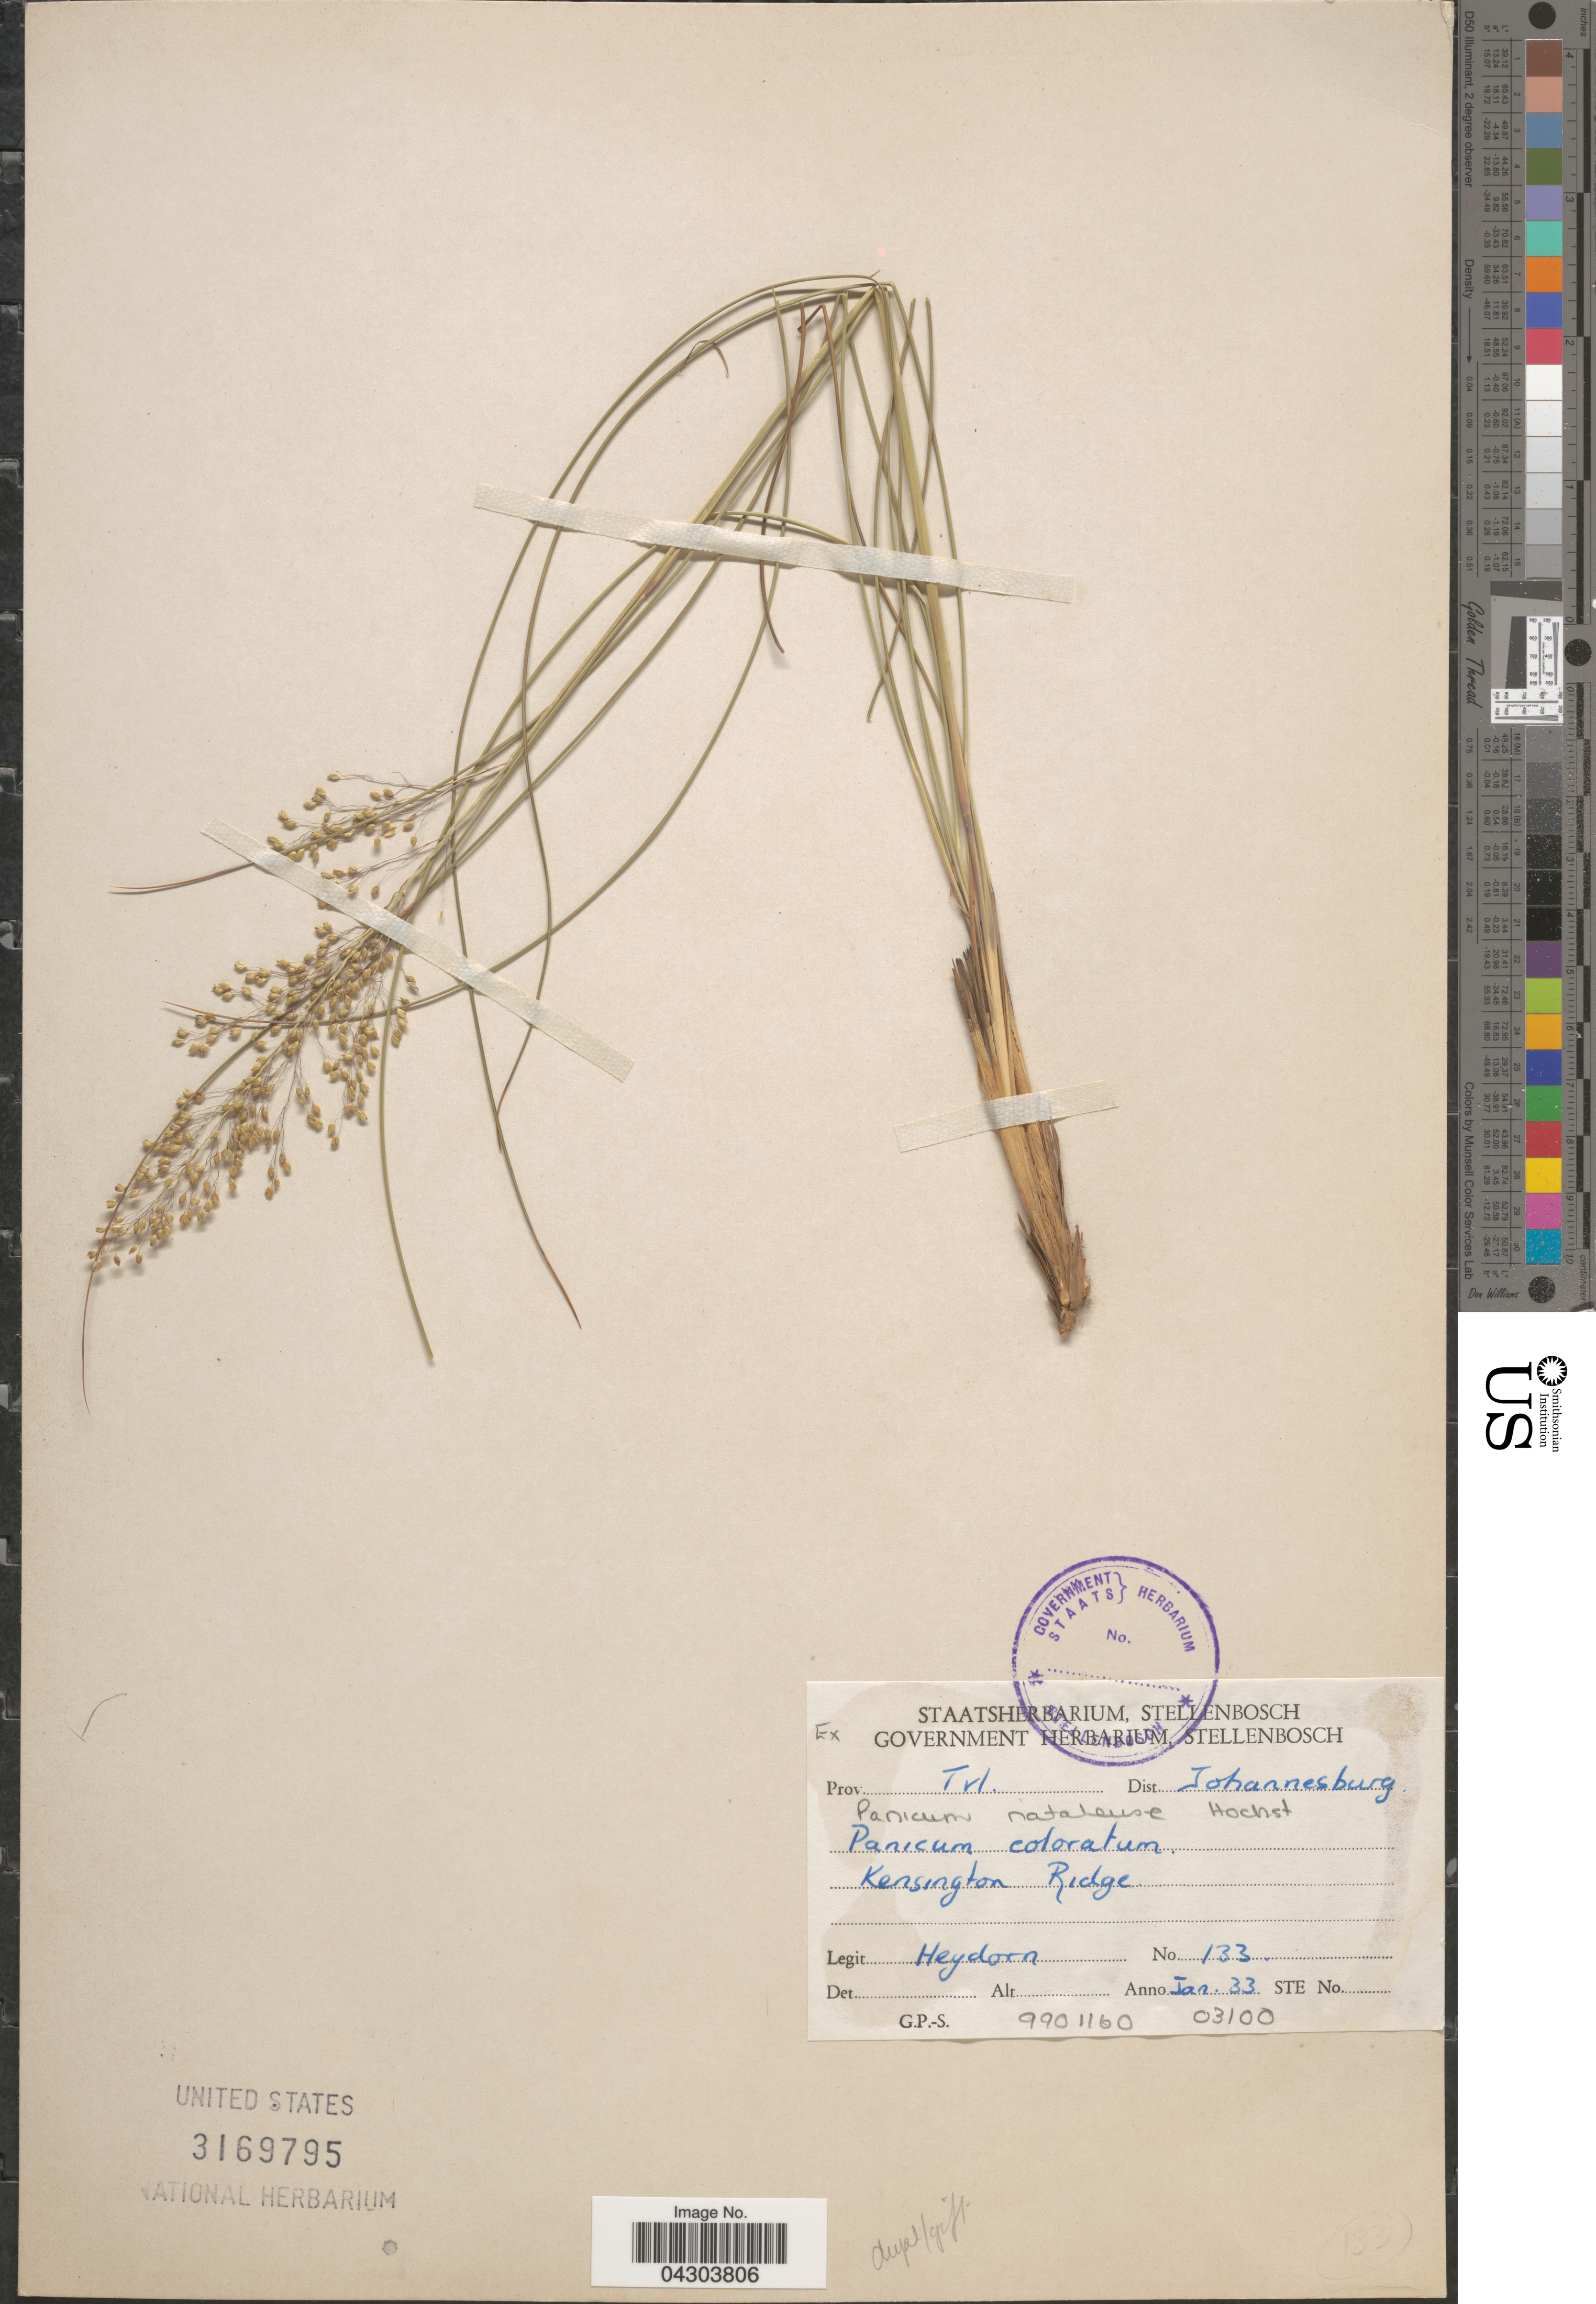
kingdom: Plantae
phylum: Tracheophyta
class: Liliopsida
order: Poales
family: Poaceae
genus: Panicum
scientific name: Panicum natalense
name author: Hochst.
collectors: Heydorn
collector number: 133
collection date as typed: Transcribed d/m/y: /1/33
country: South Africa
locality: Prov: Tvl. Dist Johannesburg. Kensington Ridge.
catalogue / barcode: US 3169795